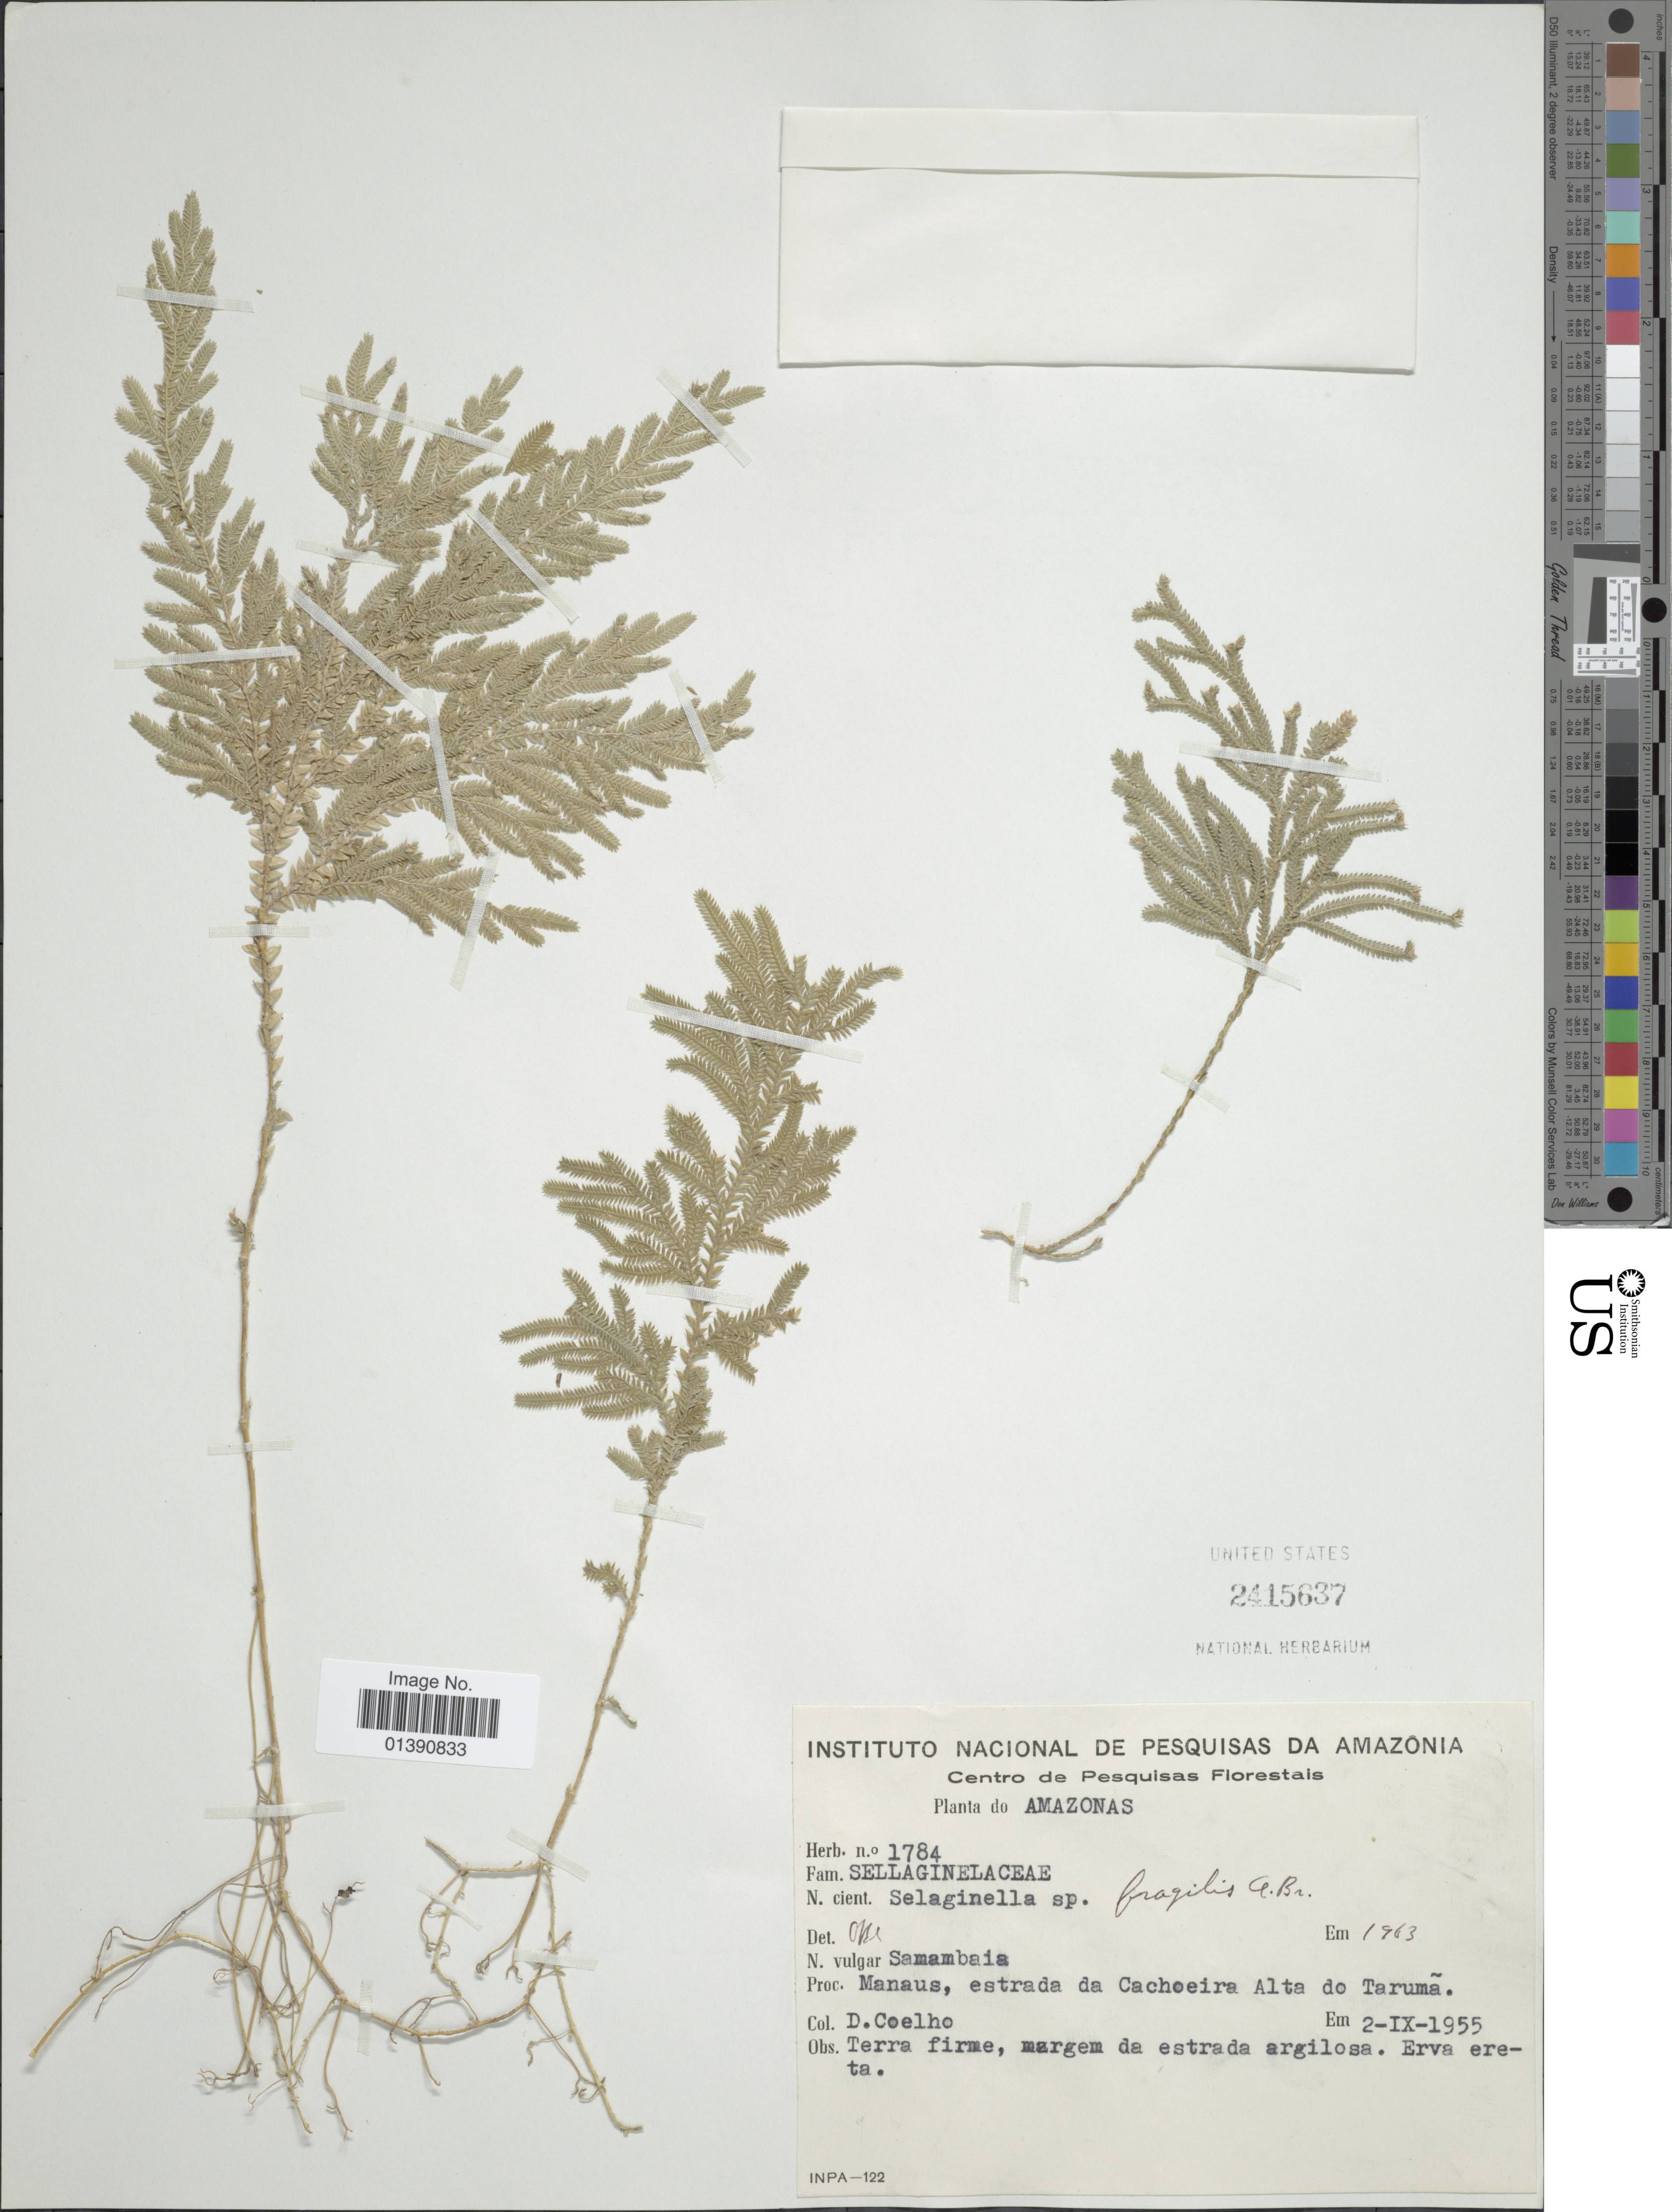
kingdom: Plantae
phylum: Tracheophyta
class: Lycopodiopsida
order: Selaginellales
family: Selaginellaceae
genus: Selaginella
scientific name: Selaginella fragilis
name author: A. Braun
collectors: D. F. Coêlho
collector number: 1784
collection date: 1955-09-02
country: Peru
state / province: Amazonas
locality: Samambaia, Prov. Manaus, estrada da Cachoeira Alta do Tarumã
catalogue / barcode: US 2415637